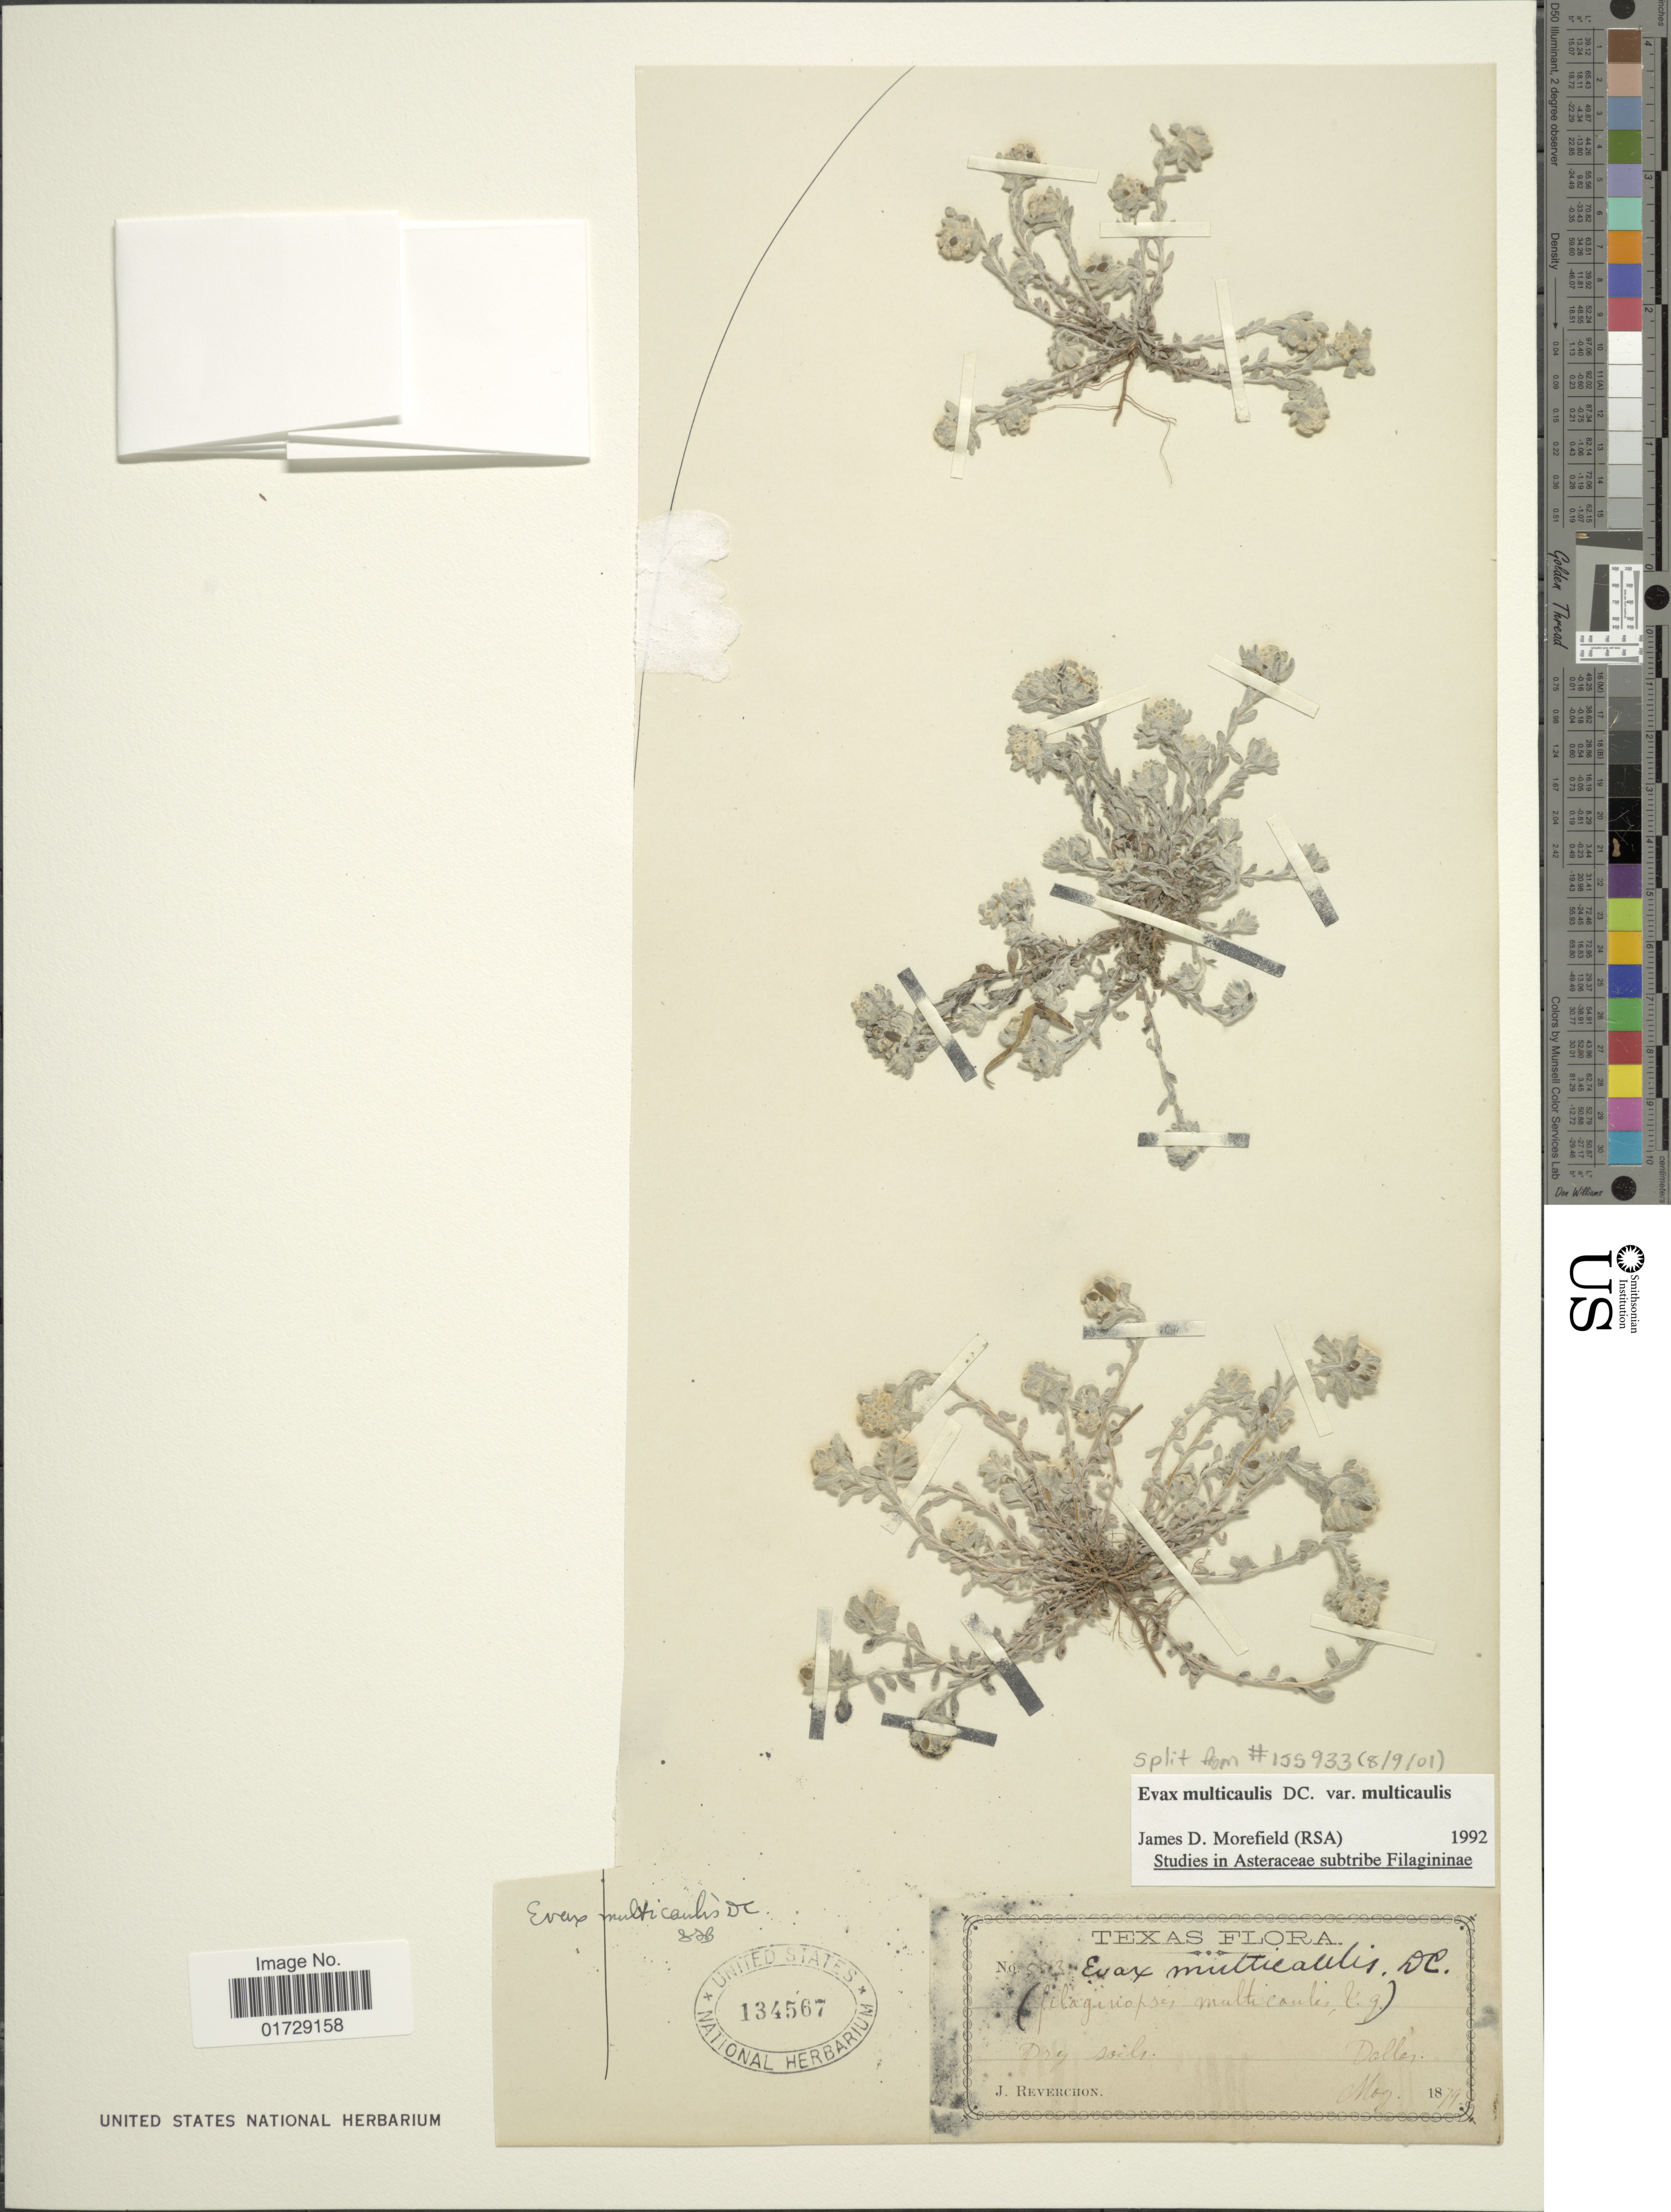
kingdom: Plantae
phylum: Tracheophyta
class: Magnoliopsida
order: Asterales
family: Asteraceae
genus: Evax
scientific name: Evax multicaulis var. multicaulis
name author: DC.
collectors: J. Reverchon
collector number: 553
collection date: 1879-05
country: United States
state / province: Texas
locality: Dallas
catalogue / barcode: US 134567